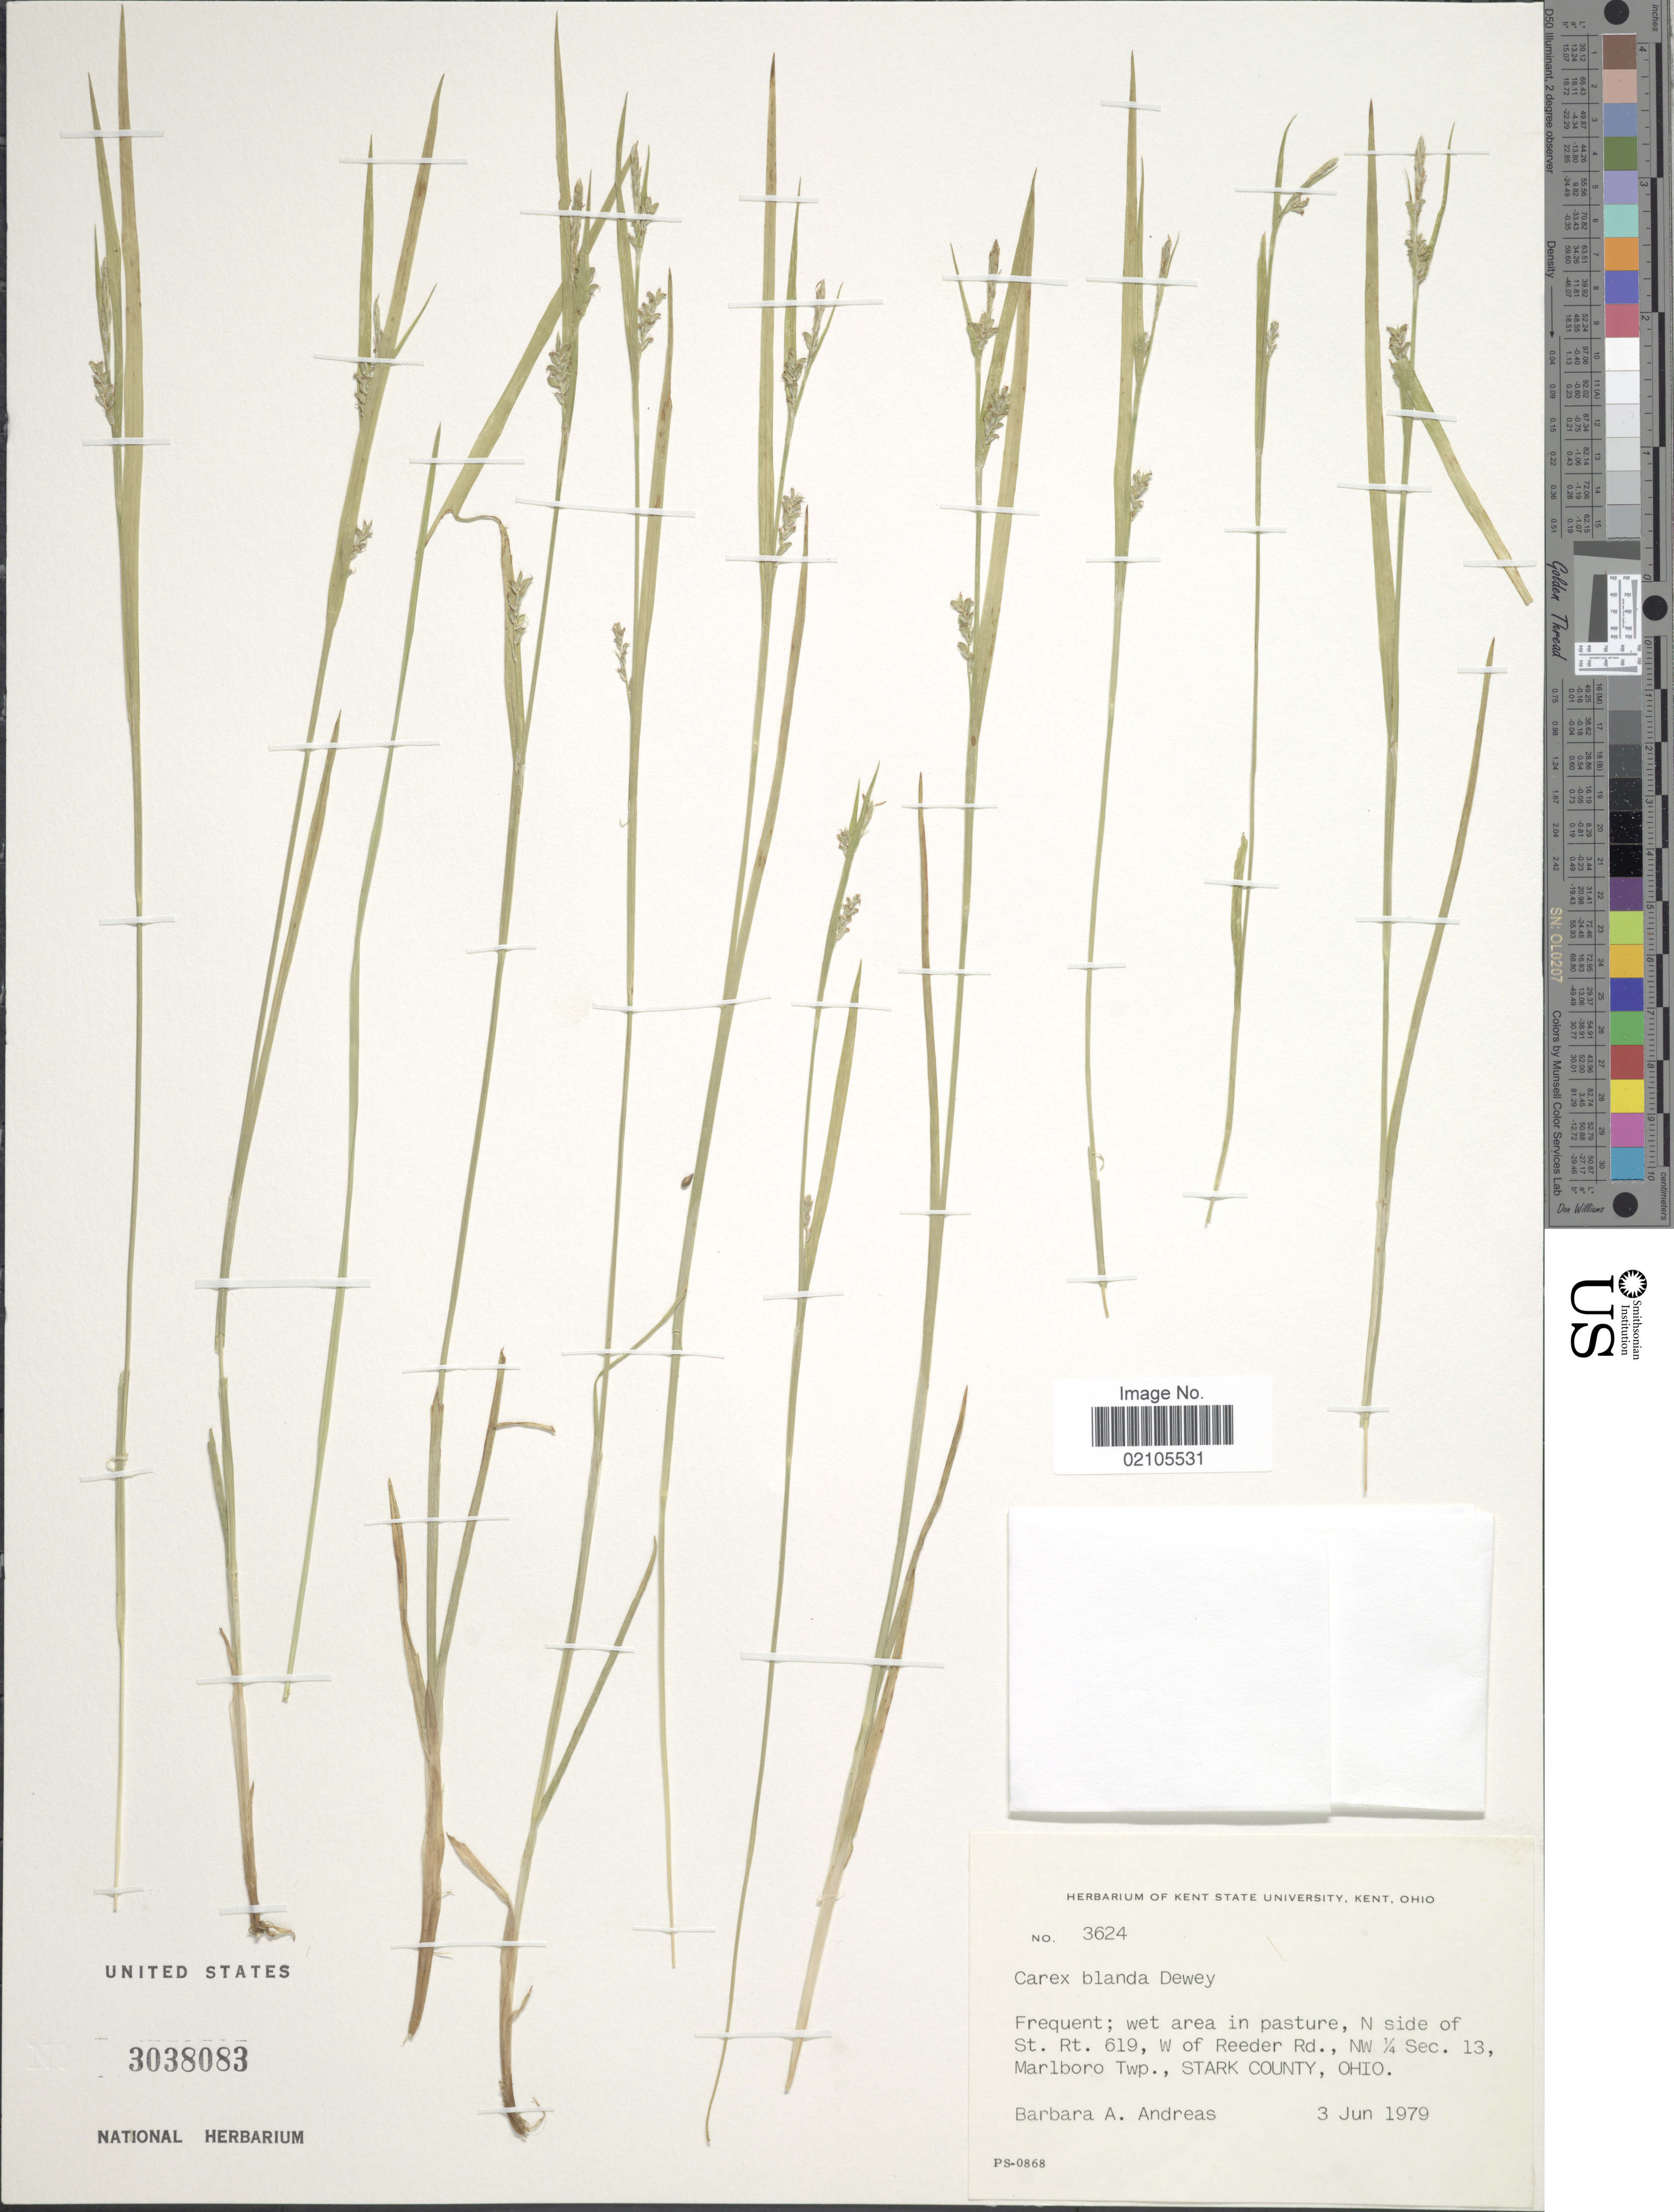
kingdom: Plantae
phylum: Tracheophyta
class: Liliopsida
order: Poales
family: Cyperaceae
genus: Carex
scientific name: Carex blanda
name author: Dewey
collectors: B. A. Andreas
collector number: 3624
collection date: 1979-06-03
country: United States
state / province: Ohio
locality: N side of St. Rt. 619, W of Reeder Rd., NW 1/4 Sec. 13, Marlboro Twp., Stark County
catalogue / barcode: US 3038083